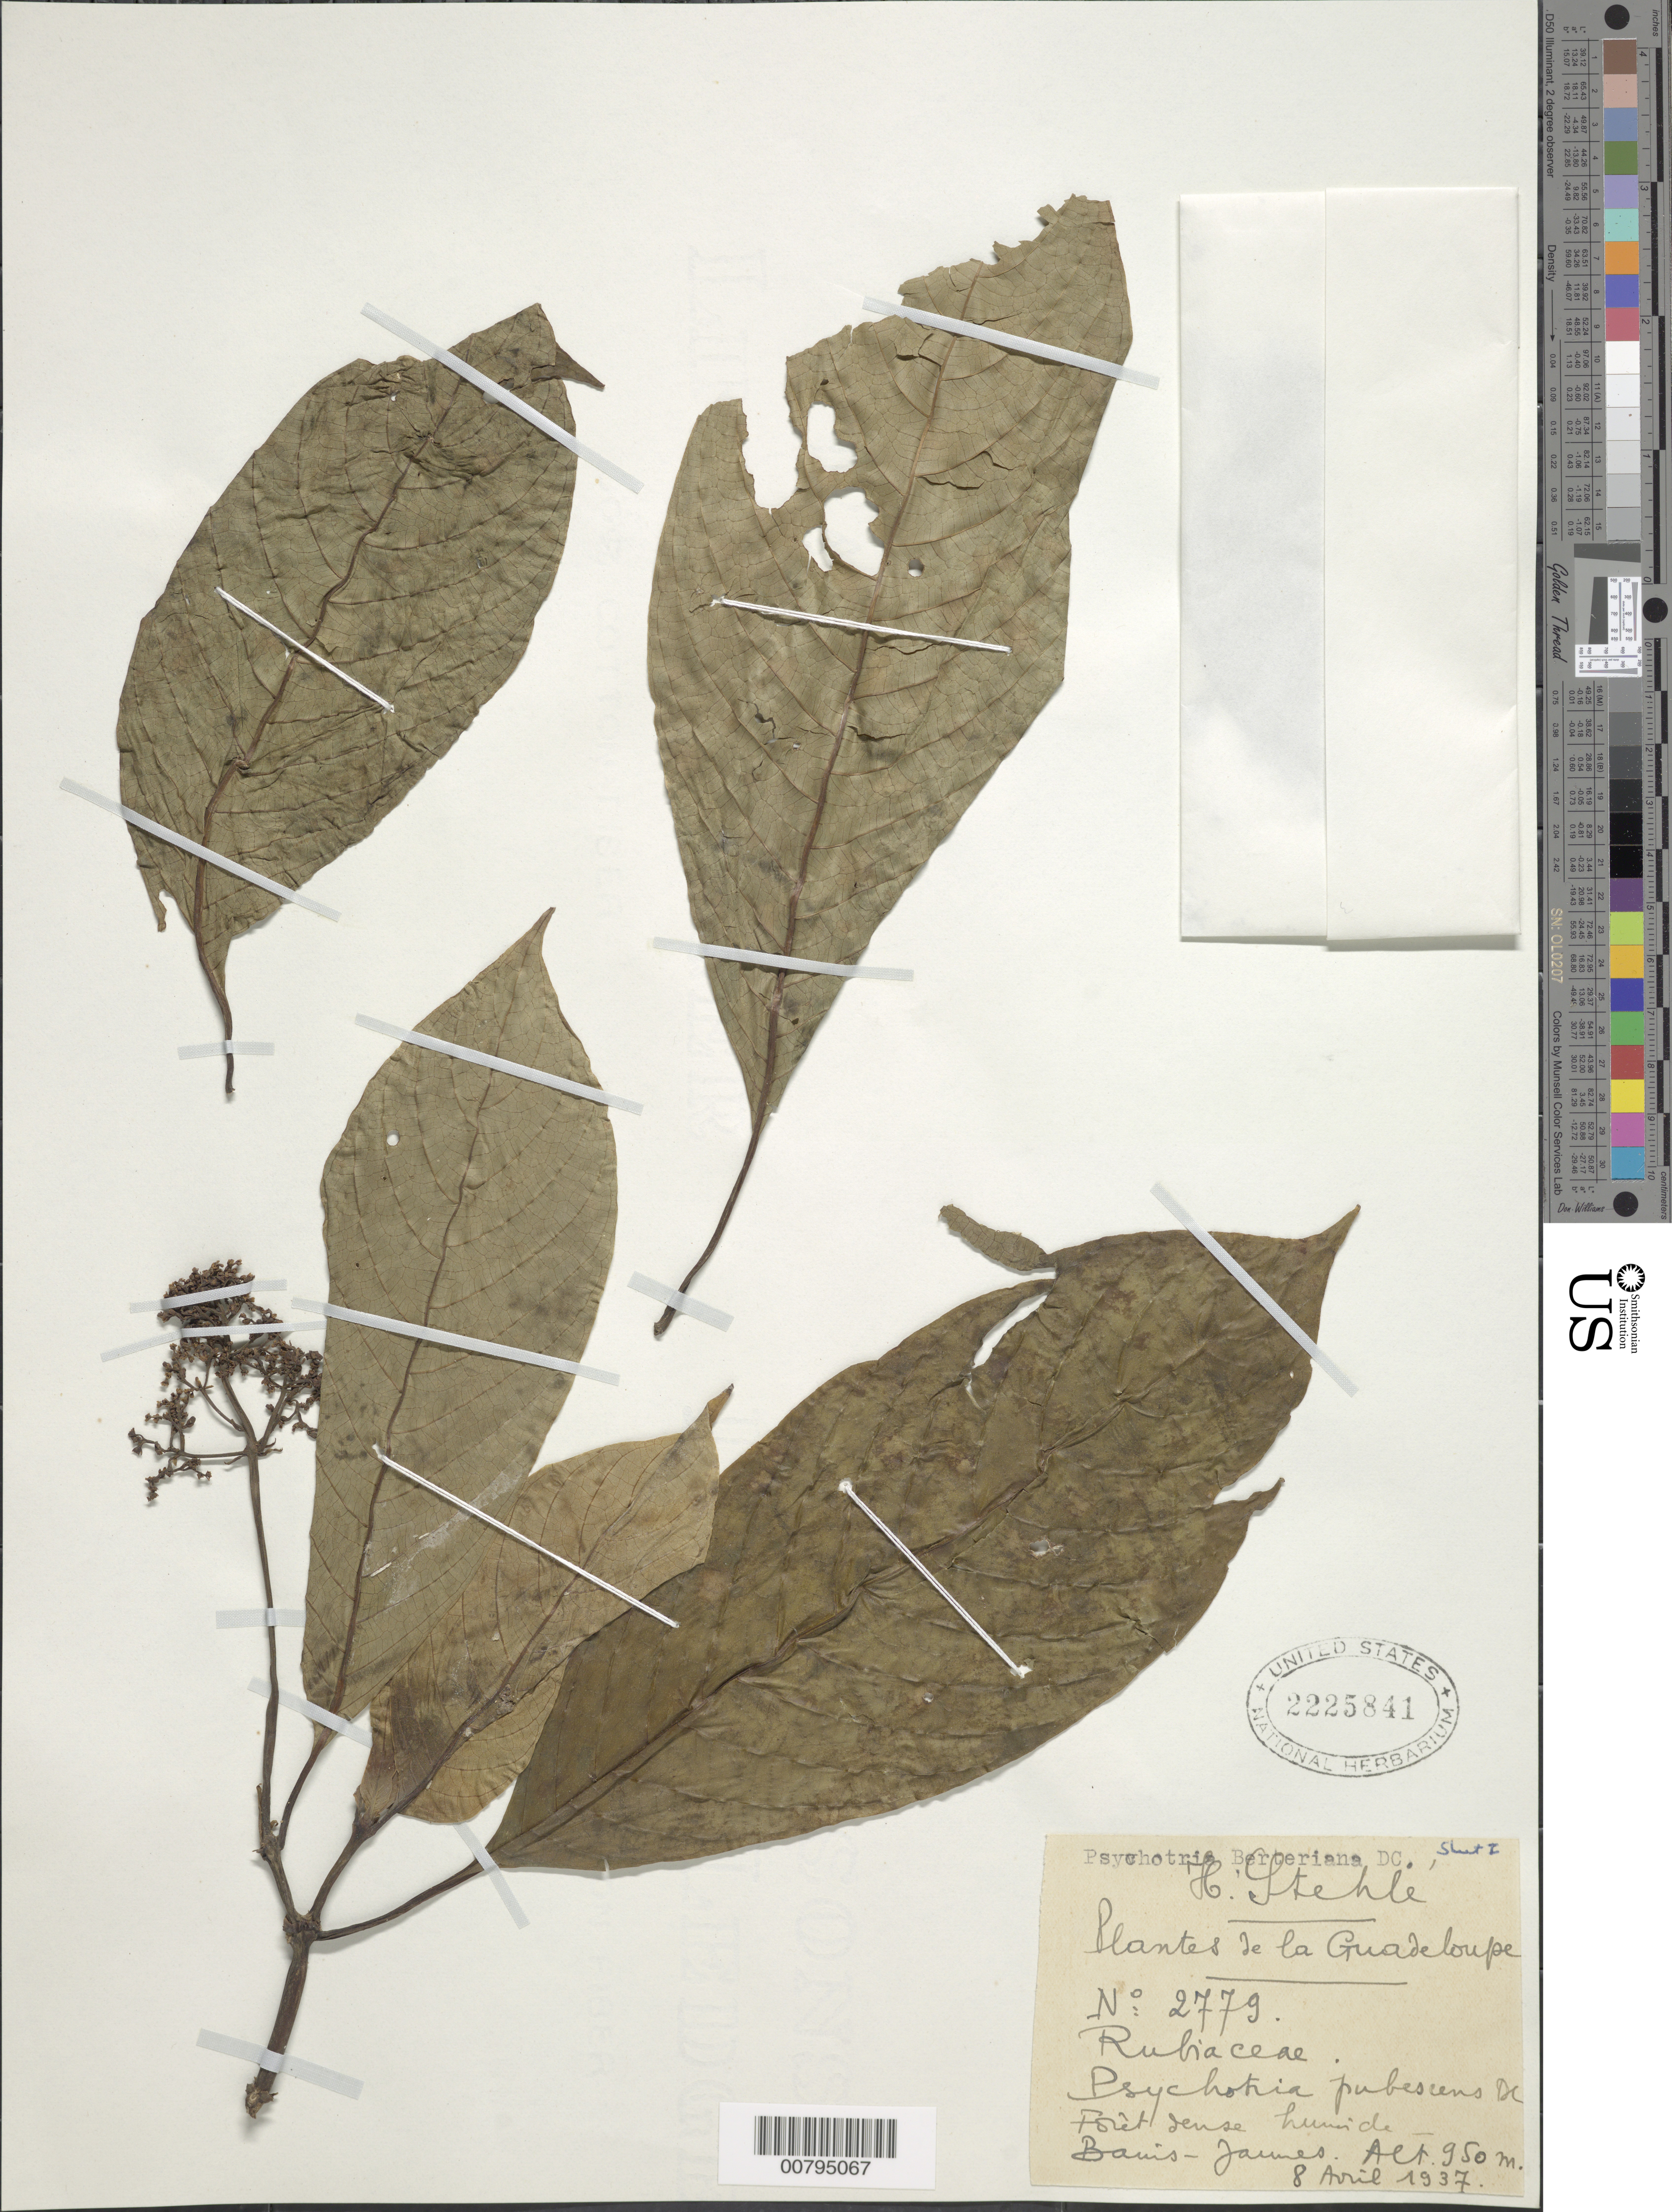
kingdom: Plantae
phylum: Tracheophyta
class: Magnoliopsida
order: Gentianales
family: Rubiaceae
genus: Psychotria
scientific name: Psychotria berteroana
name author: DC.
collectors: H. Stehlé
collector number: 2779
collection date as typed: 08 Apr 1937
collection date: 1937-04-08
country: Guadeloupe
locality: Bains-Jaunes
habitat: Foret dense humide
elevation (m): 950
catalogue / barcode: US 2225841